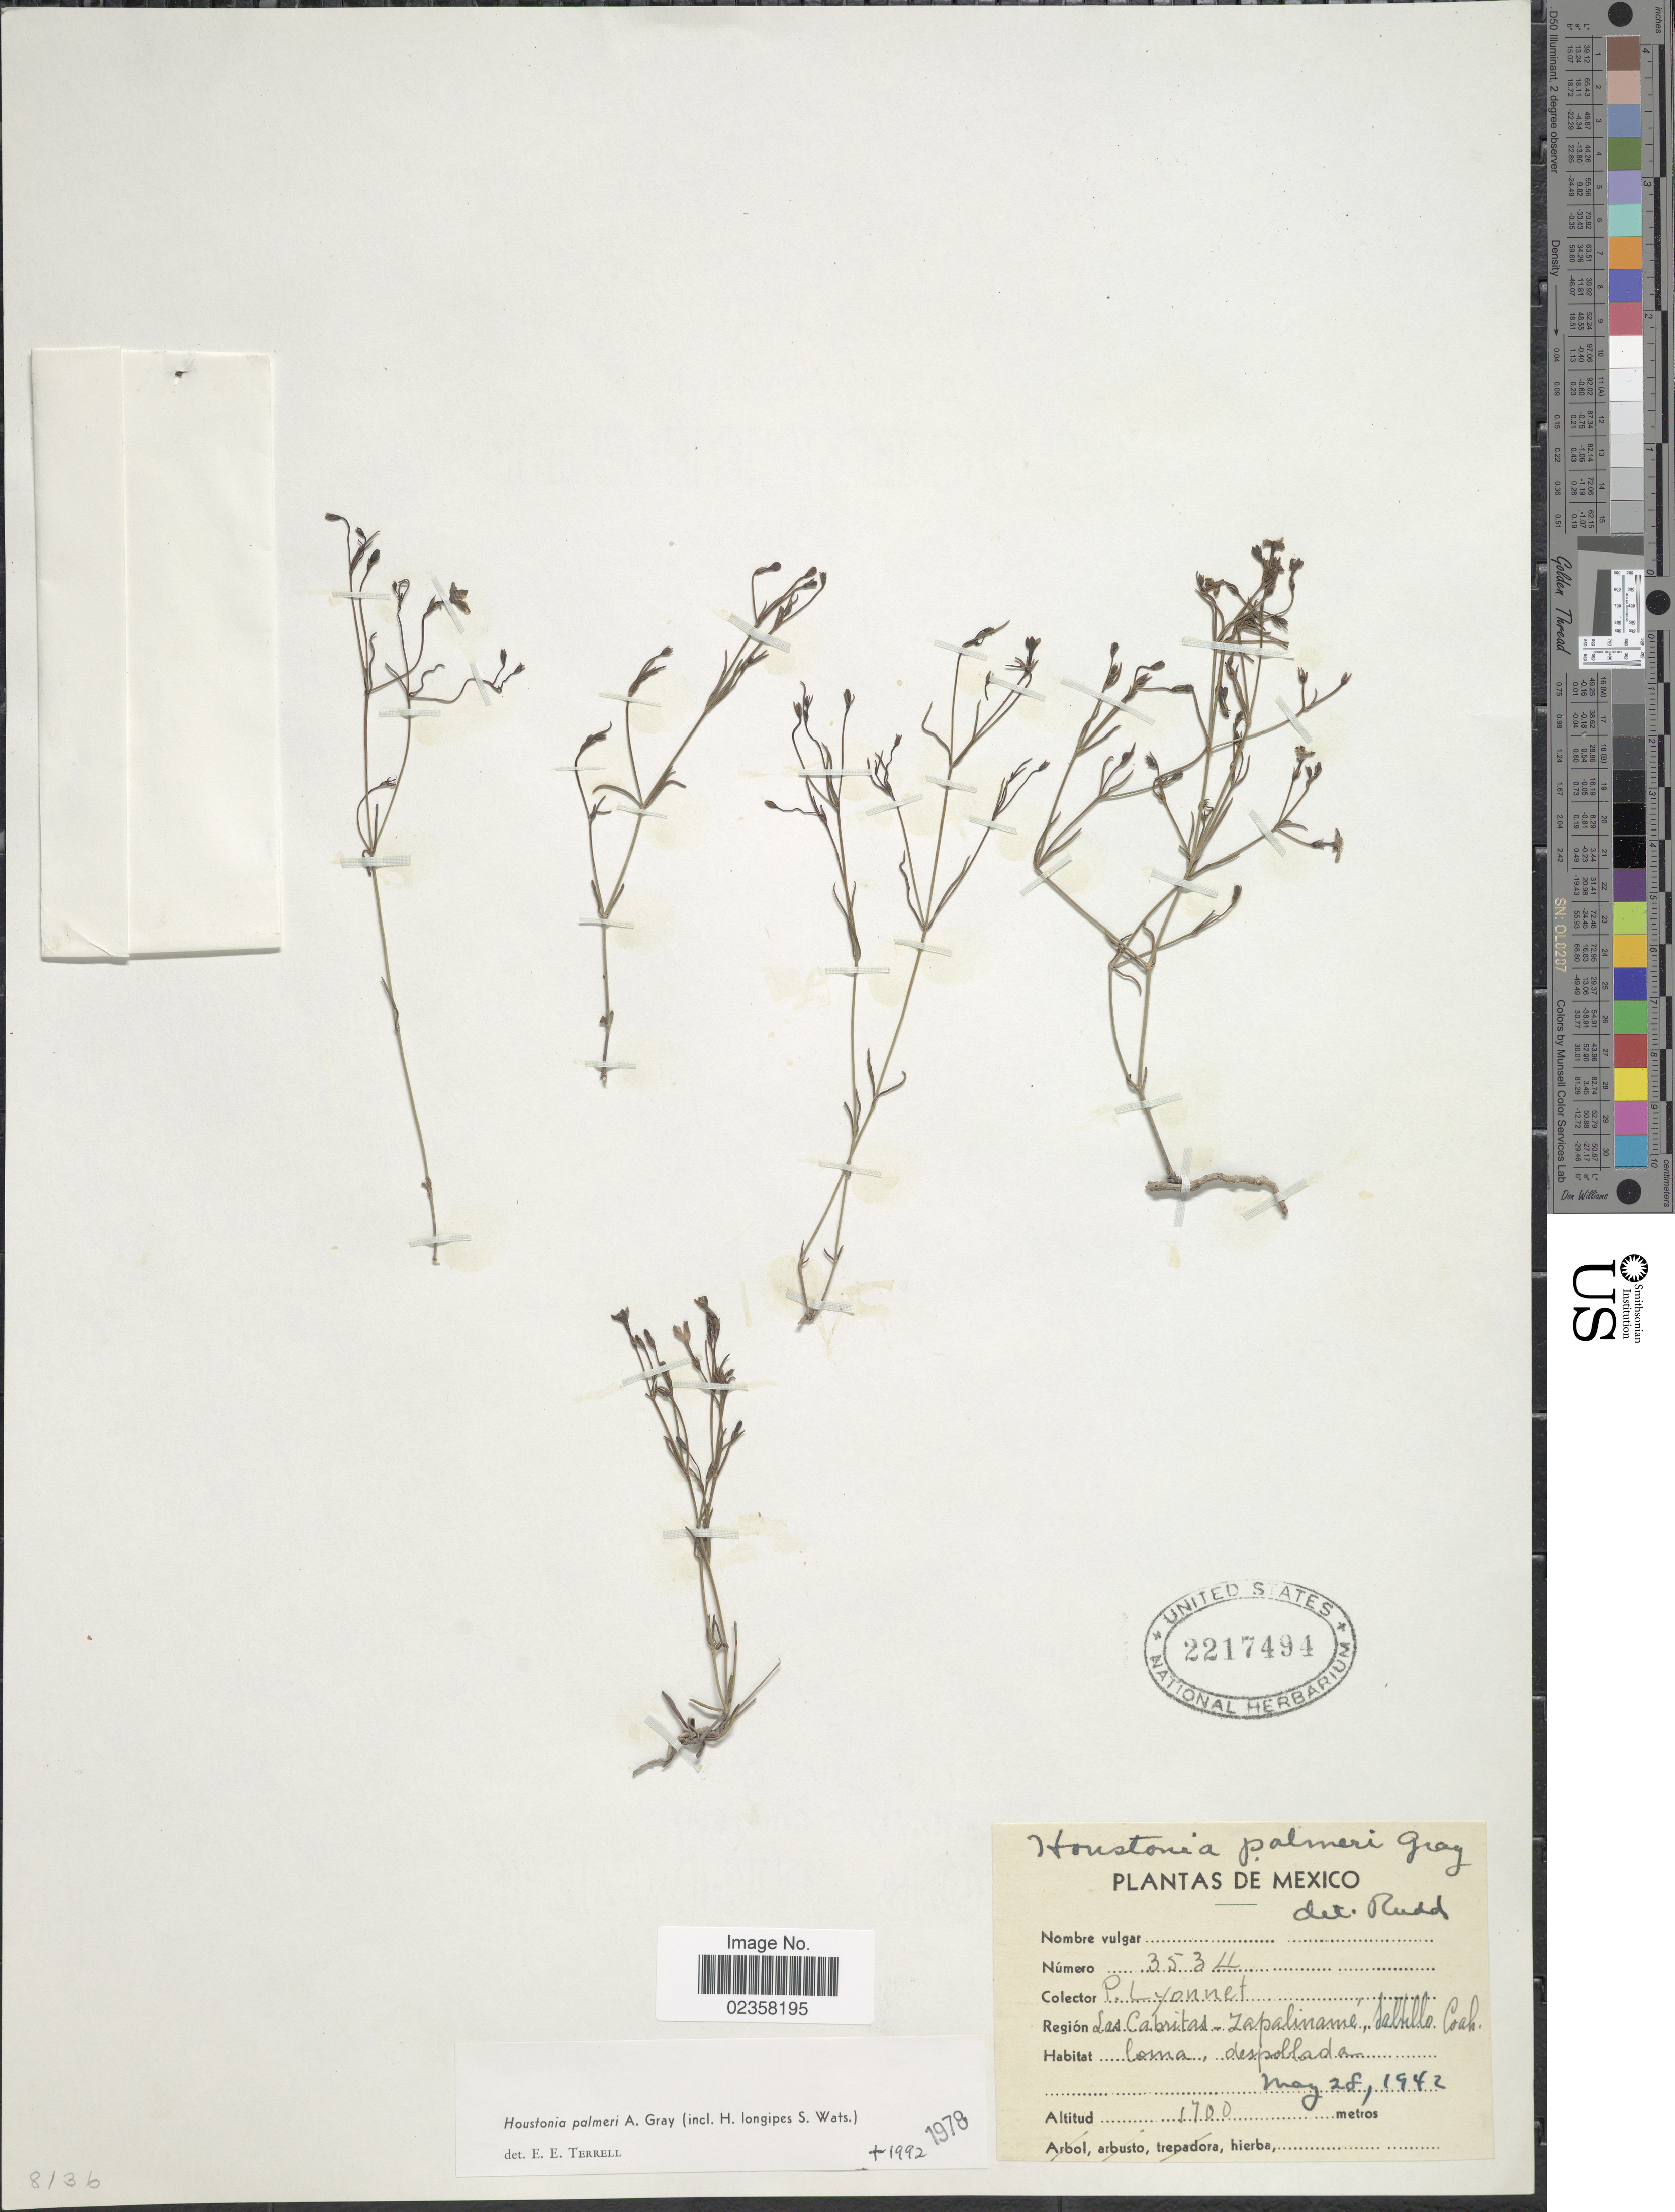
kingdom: Plantae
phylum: Tracheophyta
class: Magnoliopsida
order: Gentianales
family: Rubiaceae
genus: Houstonia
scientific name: Houstonia palmeri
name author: A. Gray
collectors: P. Lyonnet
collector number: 3534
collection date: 1942-05-28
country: Mexico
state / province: Coahuila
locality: Las Cabritas, Zapaliname, Saltillo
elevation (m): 1700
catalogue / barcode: US 2217494